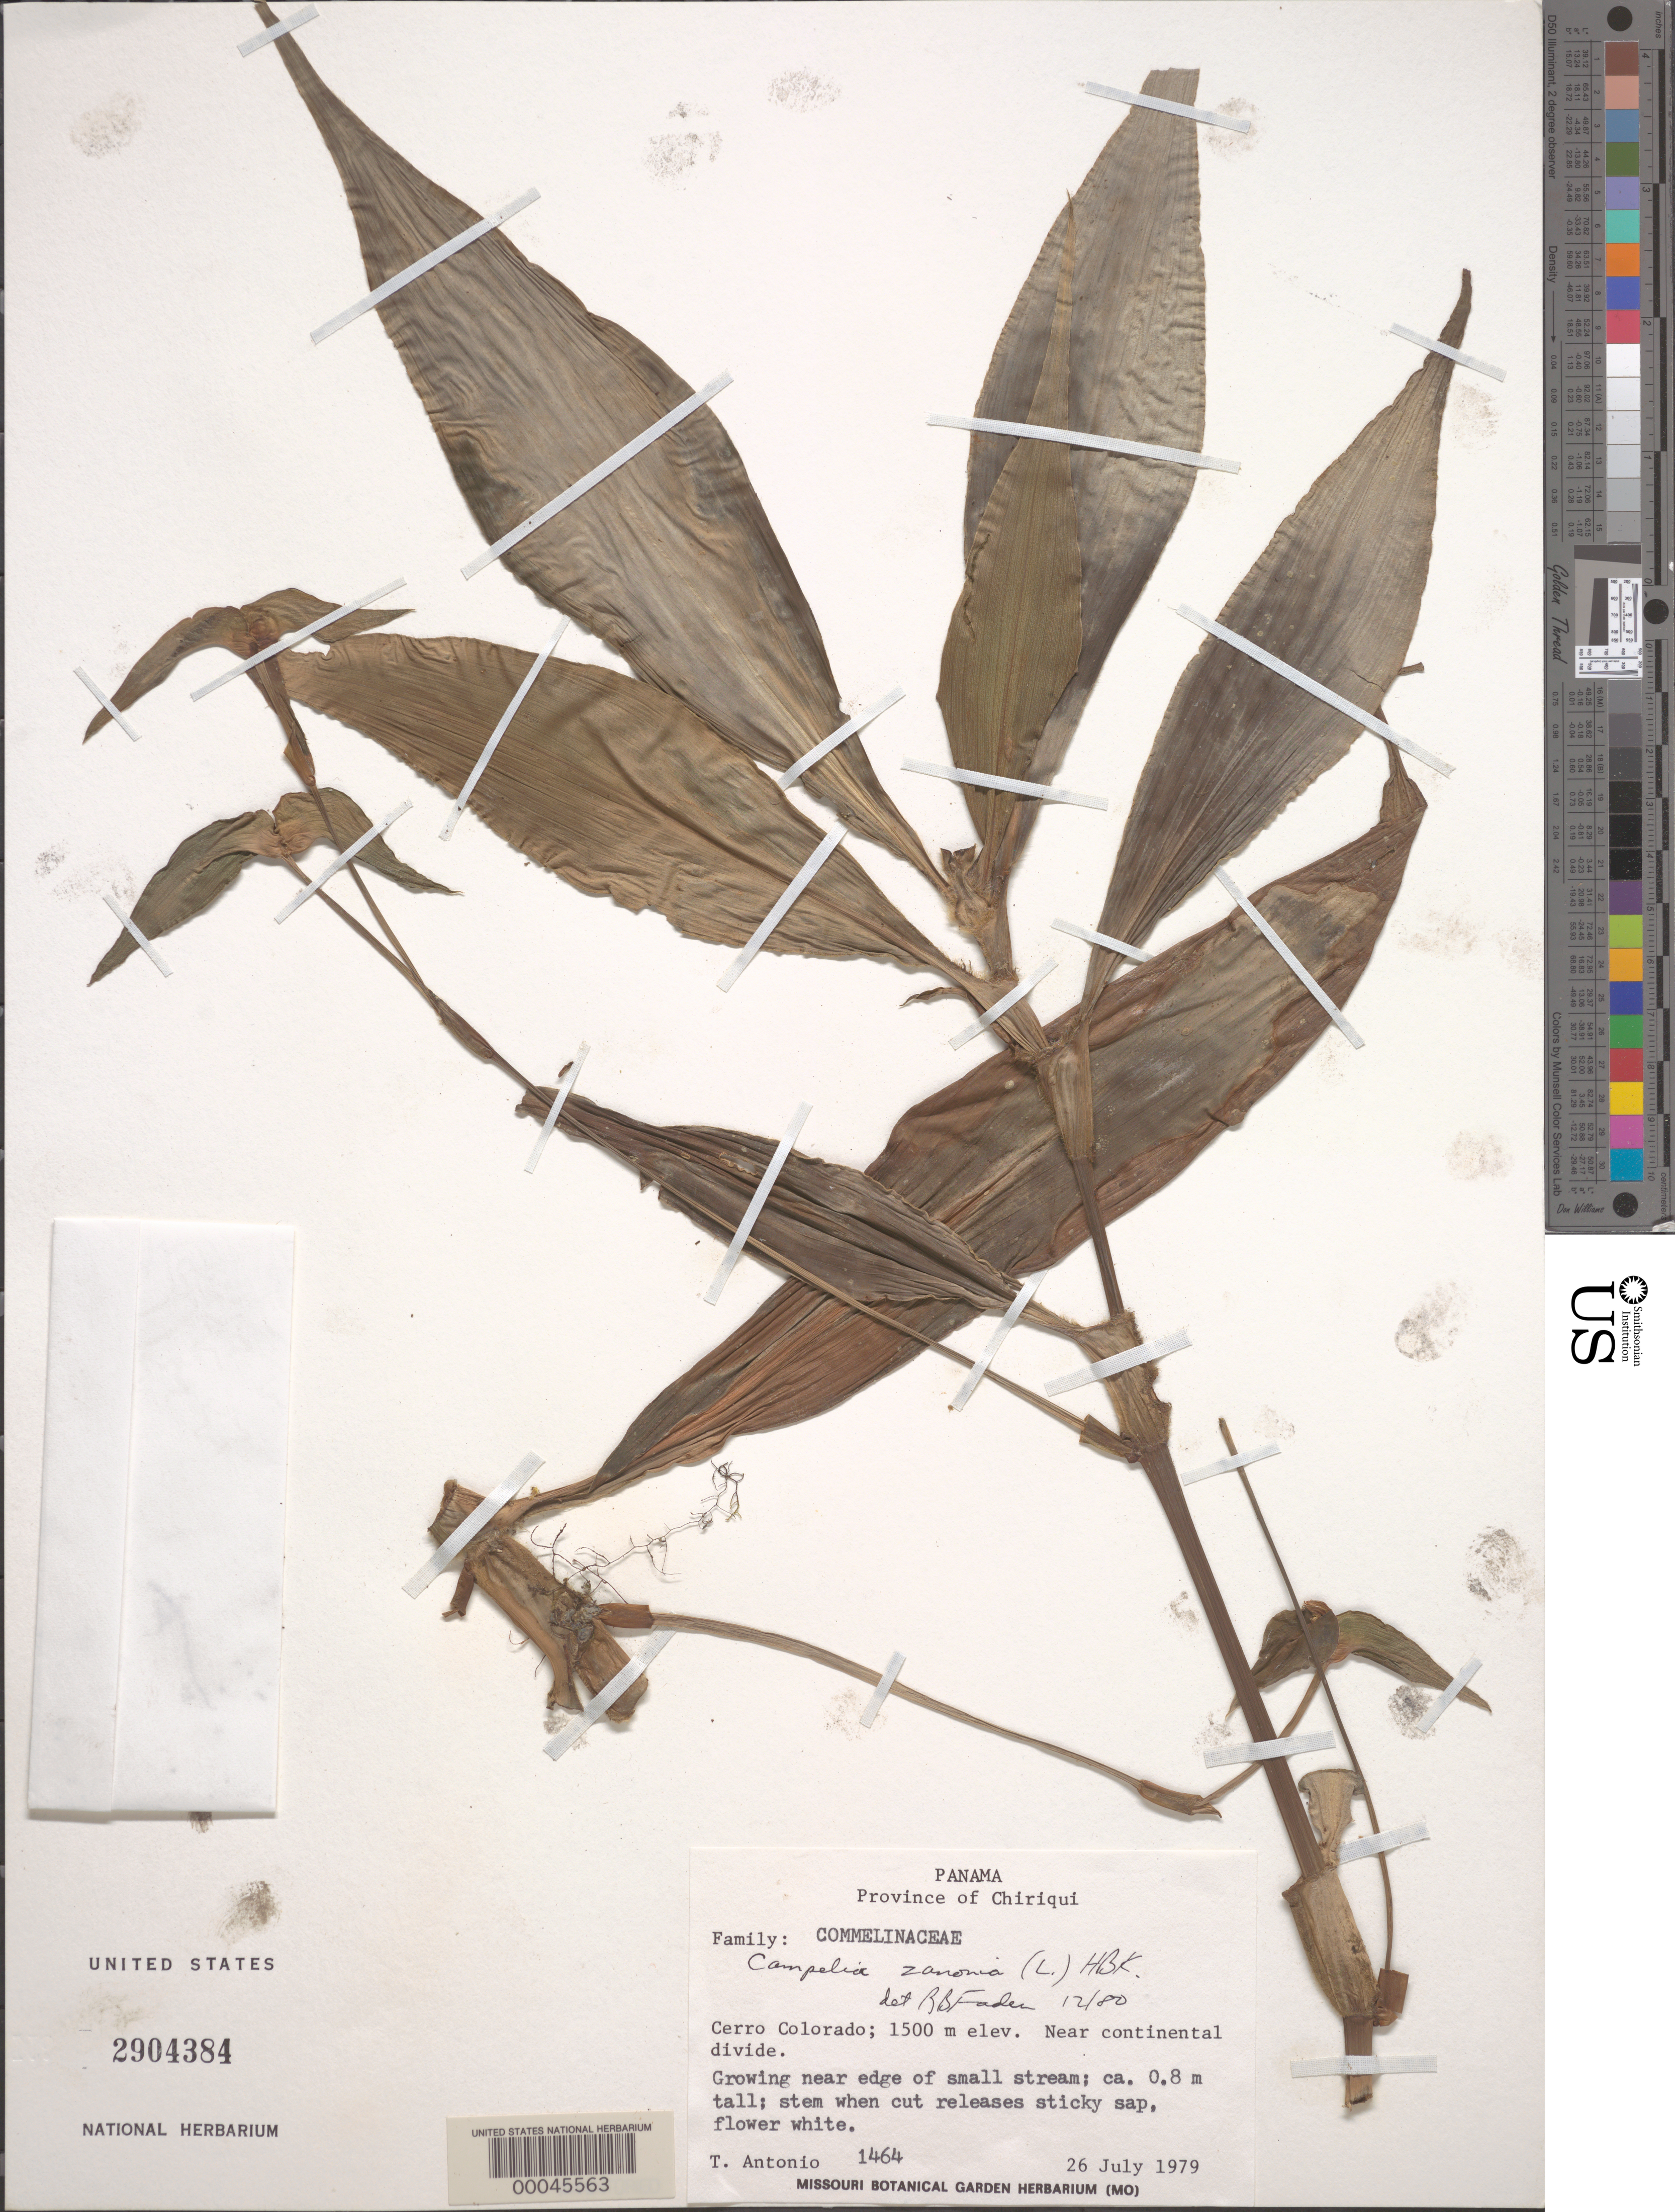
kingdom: Plantae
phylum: Tracheophyta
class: Liliopsida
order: Commelinales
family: Commelinaceae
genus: Tradescantia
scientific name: Tradescantia zanonia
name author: (L.) Sw.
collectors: T. Antonio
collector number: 1464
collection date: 1979-07-26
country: Panama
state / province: Chiriqui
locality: Cerro Colorado.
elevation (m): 1500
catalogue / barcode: US 2904384